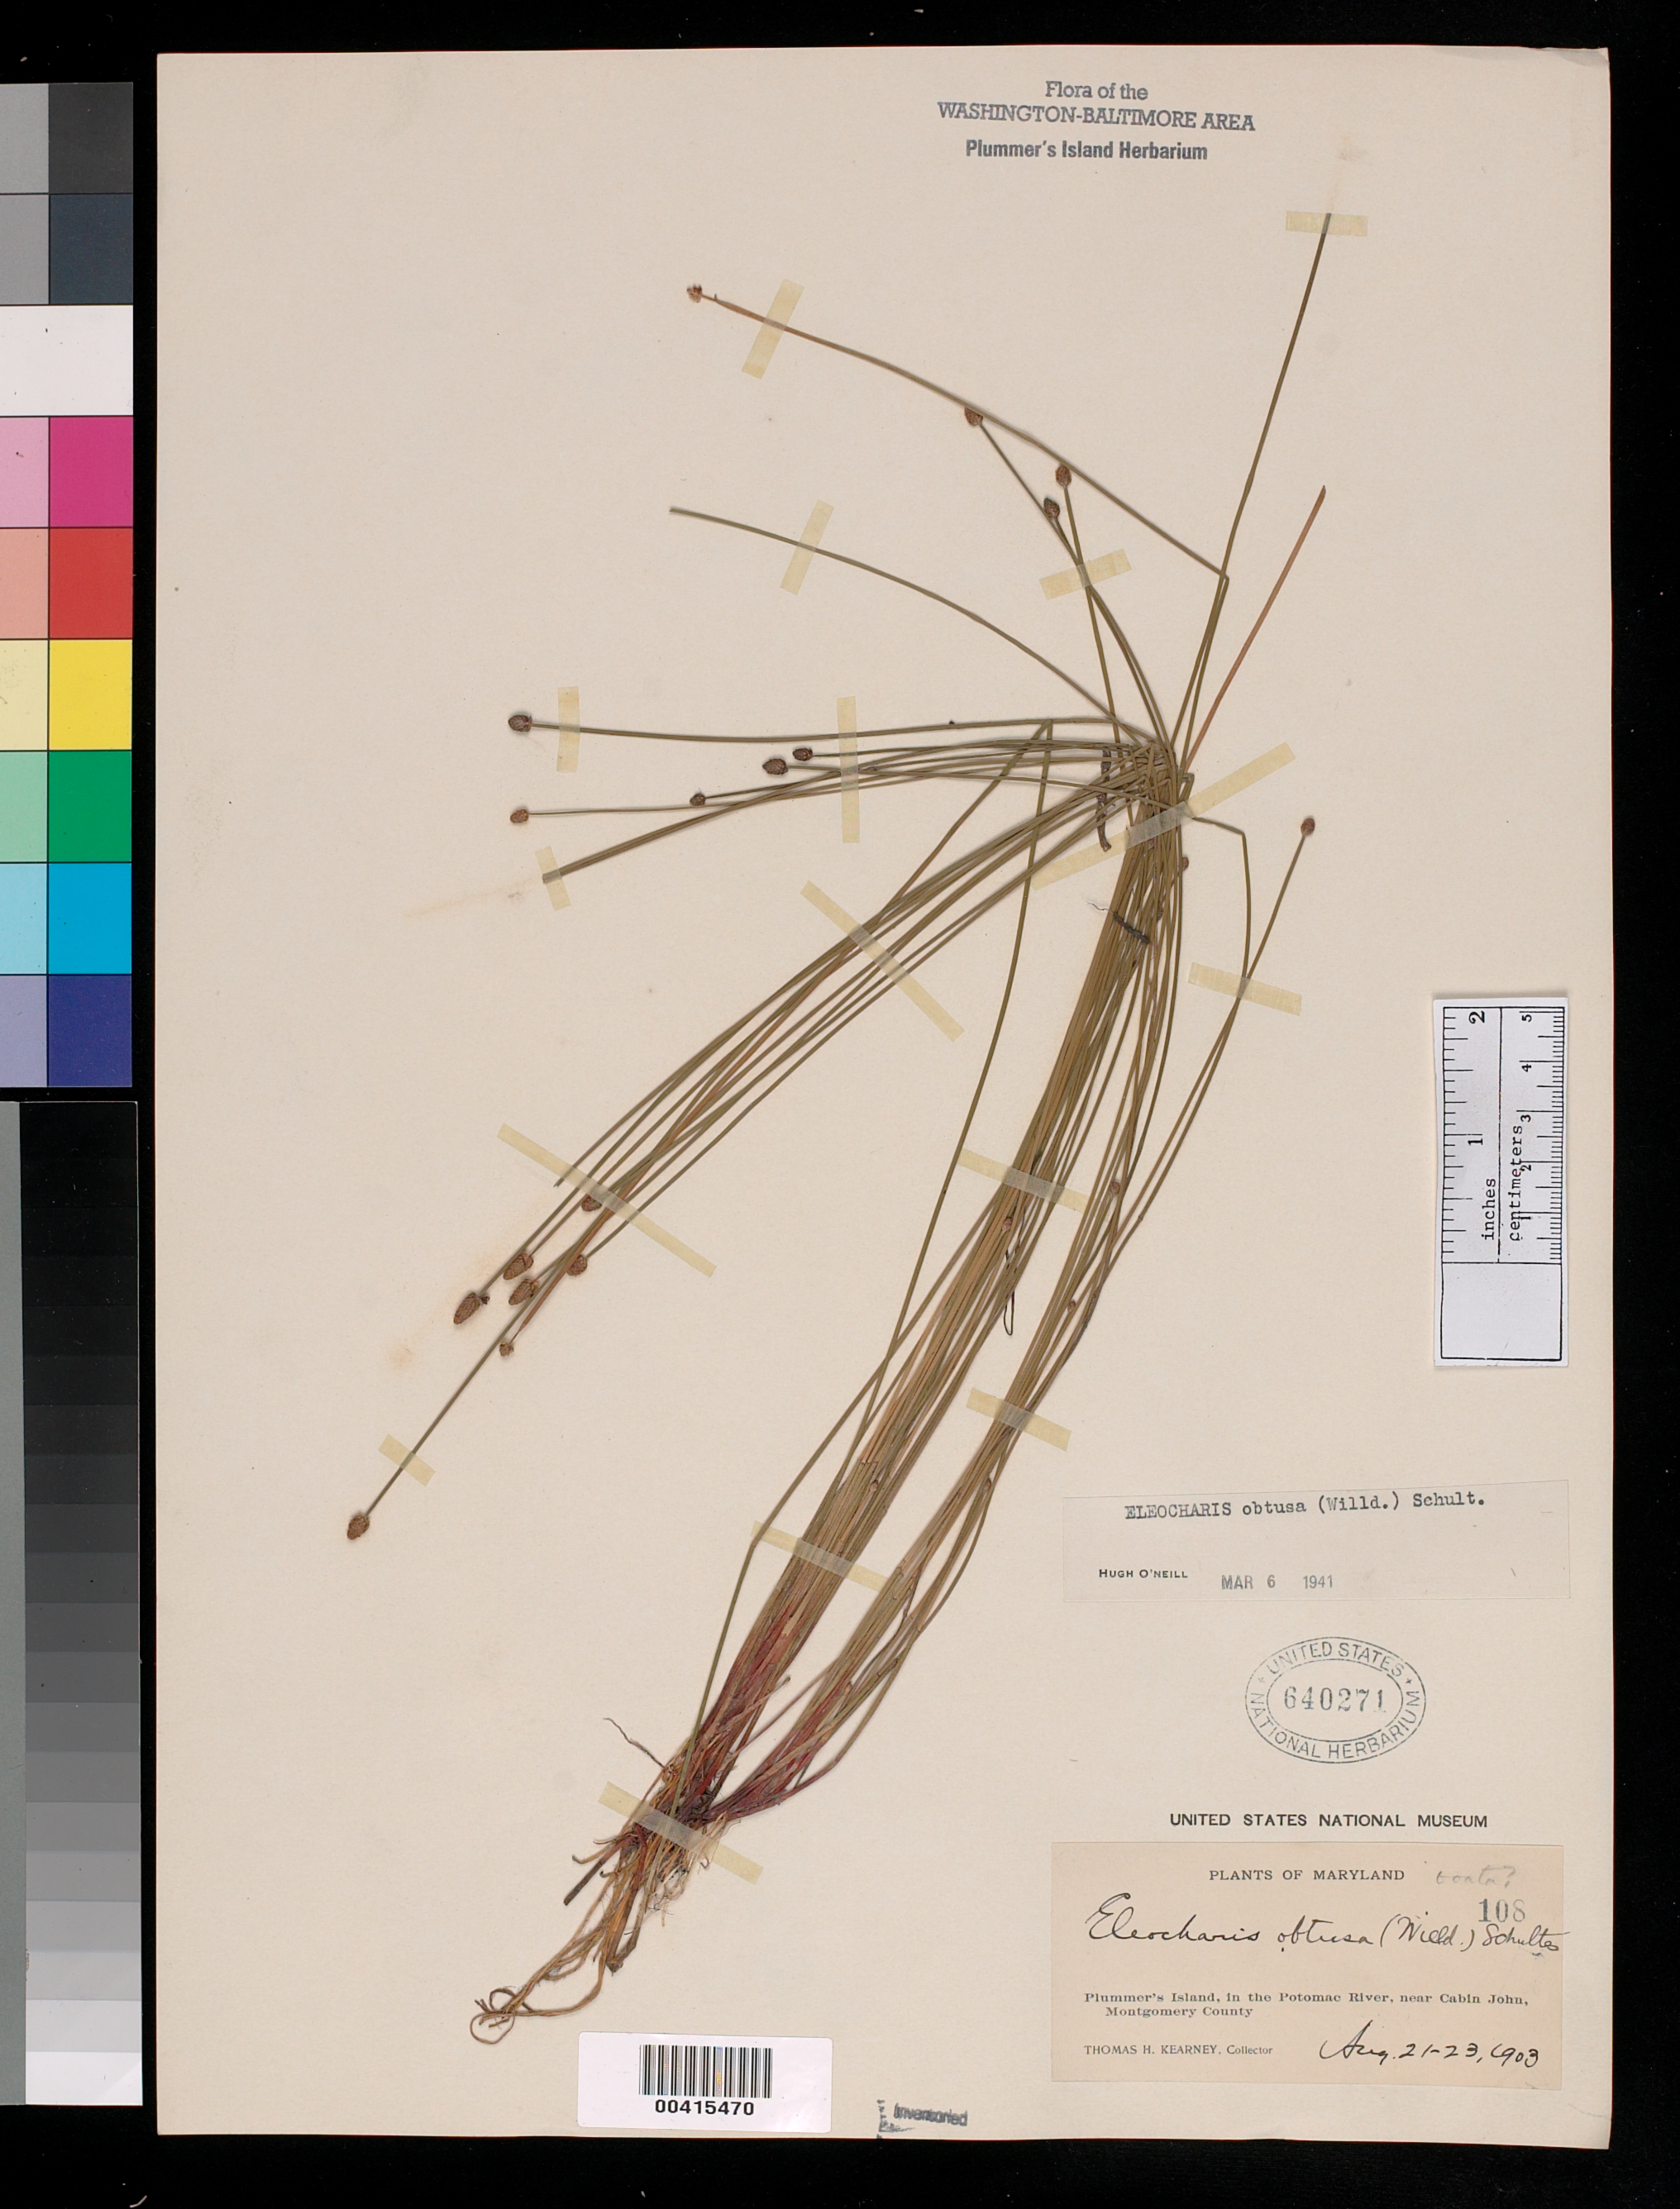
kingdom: Plantae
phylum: Tracheophyta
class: Liliopsida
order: Poales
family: Cyperaceae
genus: Eleocharis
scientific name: Eleocharis obtusa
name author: (Willd.) Schult.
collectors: T. H. Kearney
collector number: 108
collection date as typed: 21 Aug 1903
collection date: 1903-08-21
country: United States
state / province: Maryland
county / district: Montgomery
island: Plummers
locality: Plummer's Island C. & O. Canal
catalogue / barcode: US 640271